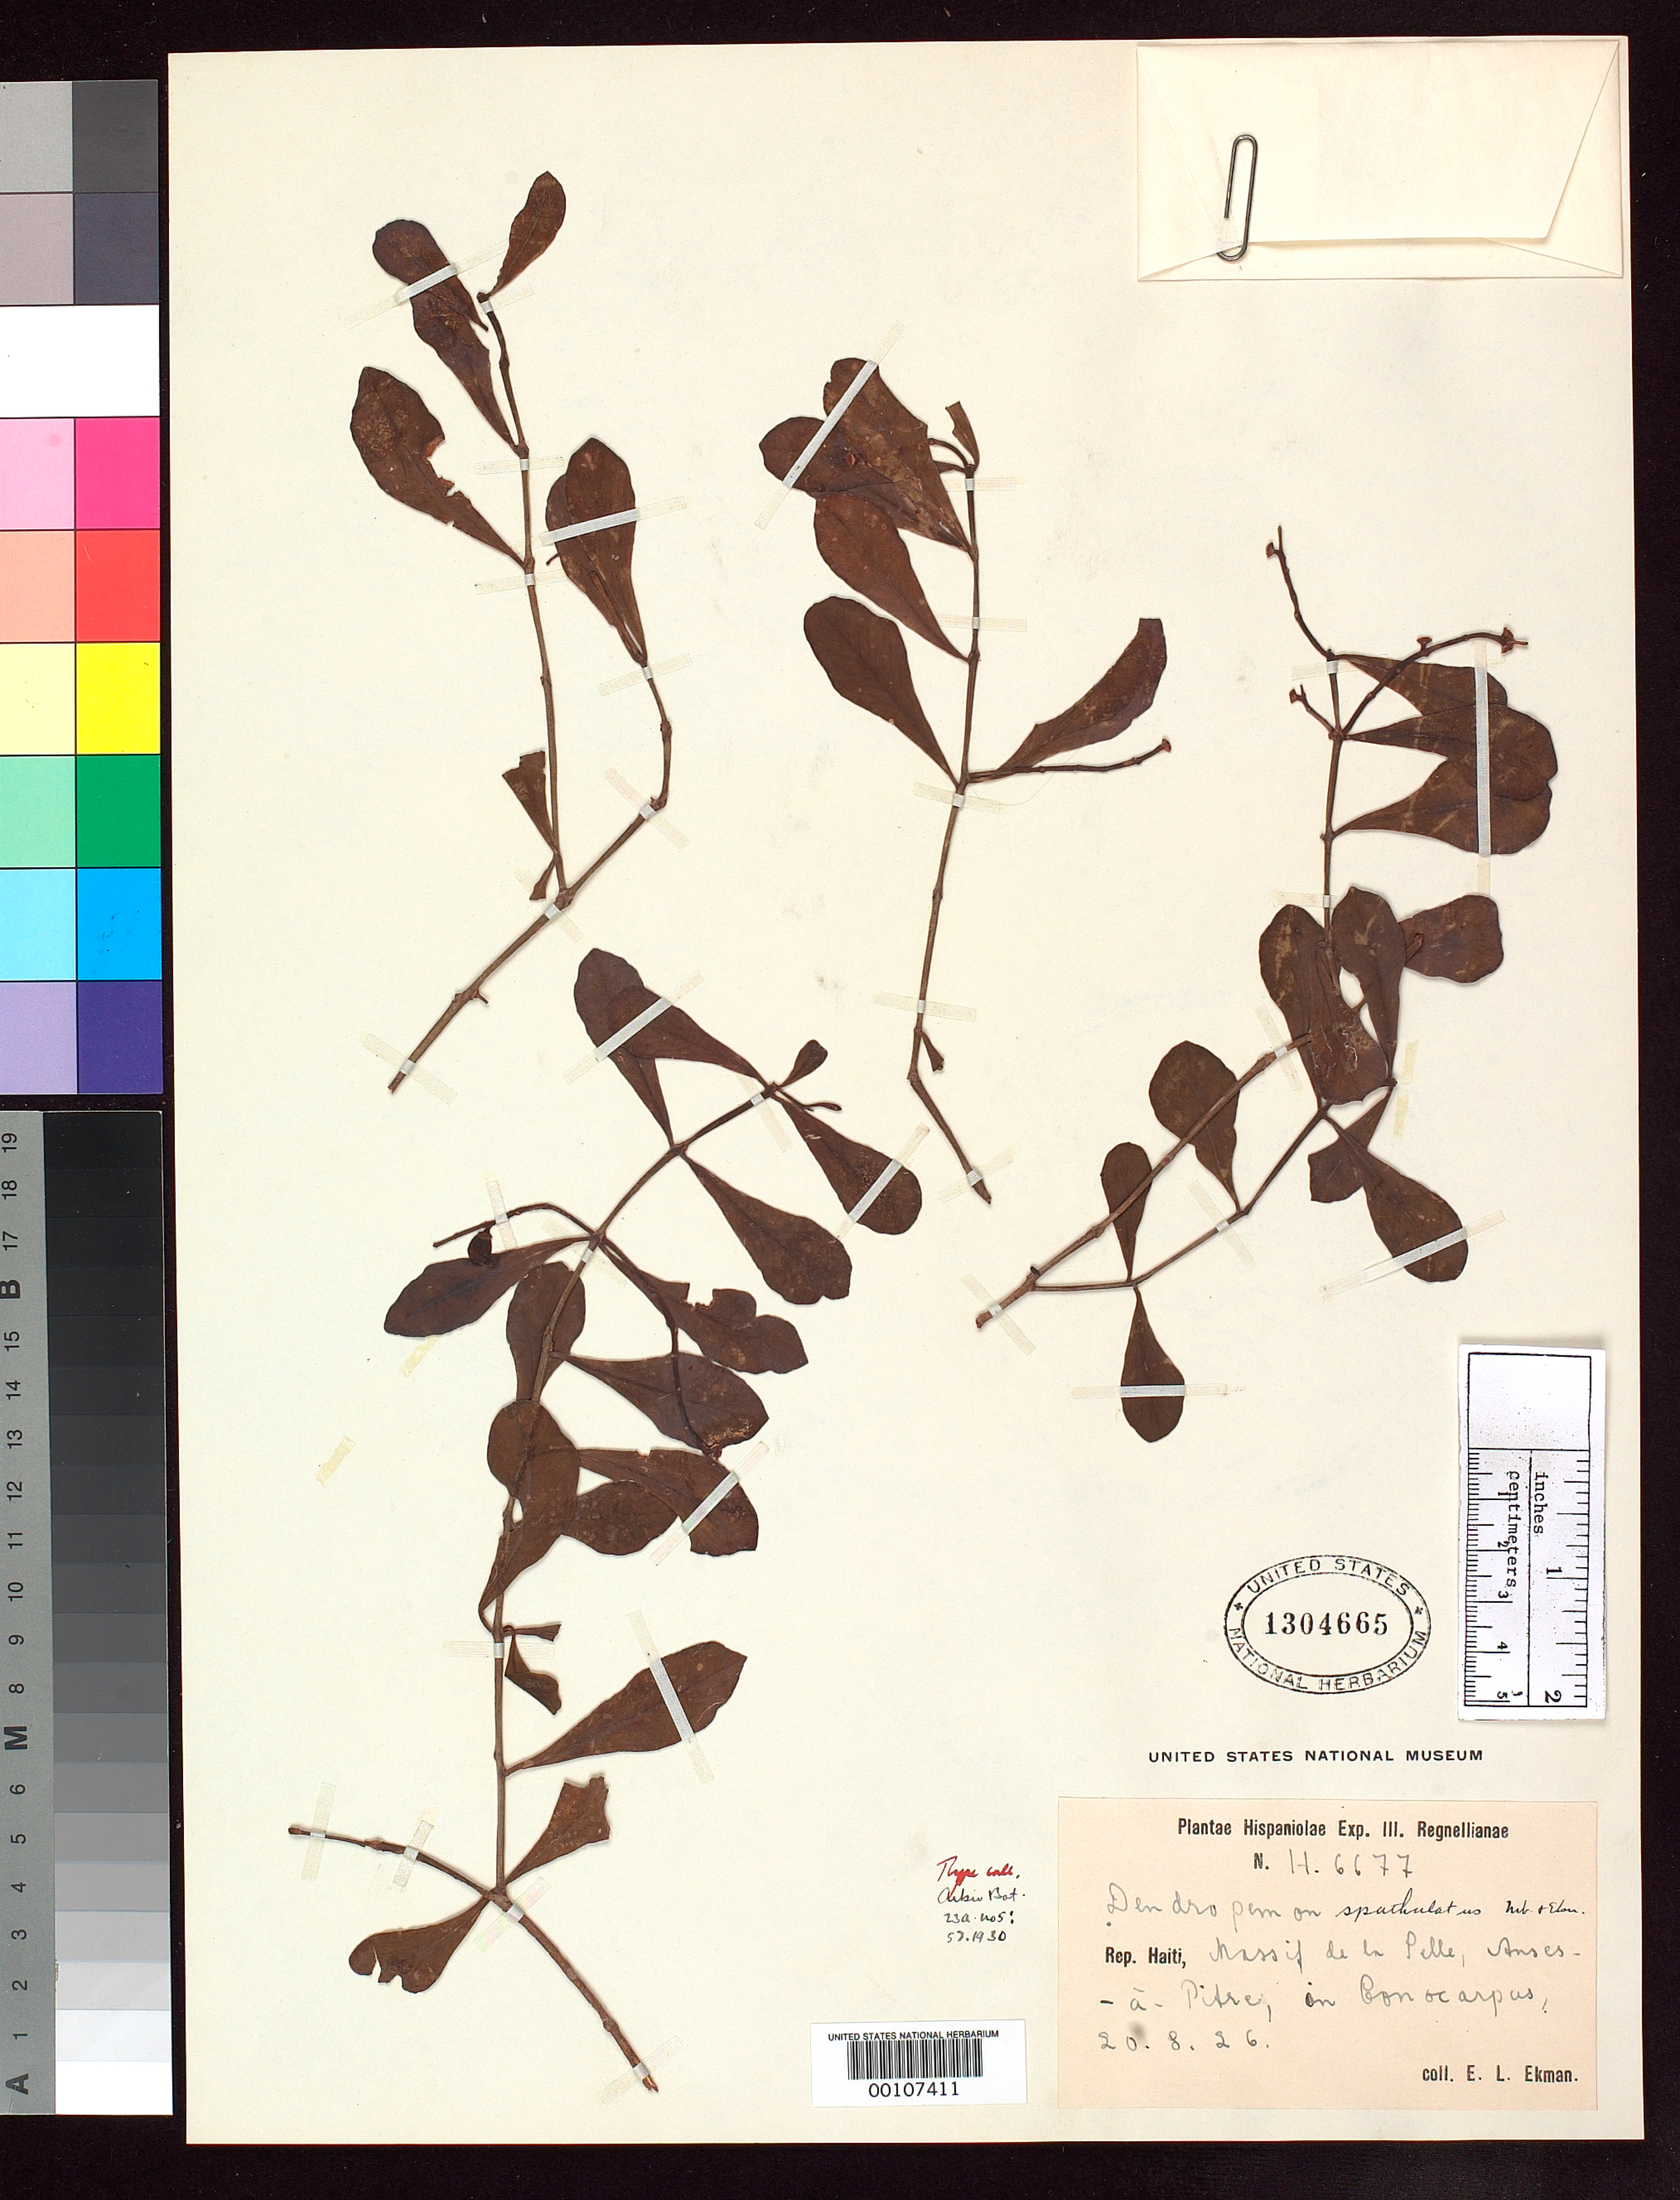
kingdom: Plantae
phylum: Tracheophyta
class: Magnoliopsida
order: Santalales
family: Loranthaceae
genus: Dendropemon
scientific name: Dendropemon spathulatus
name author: Urb. & Ekman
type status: Isotype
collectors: E. L. Ekman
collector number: H 6677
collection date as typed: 20 Aug 1926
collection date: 1926-08-20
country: Haiti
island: Hispaniola Island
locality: Massid de La Selle, Gros Morne des Commissaires, Anses-a-Pitre.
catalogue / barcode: US 1304665